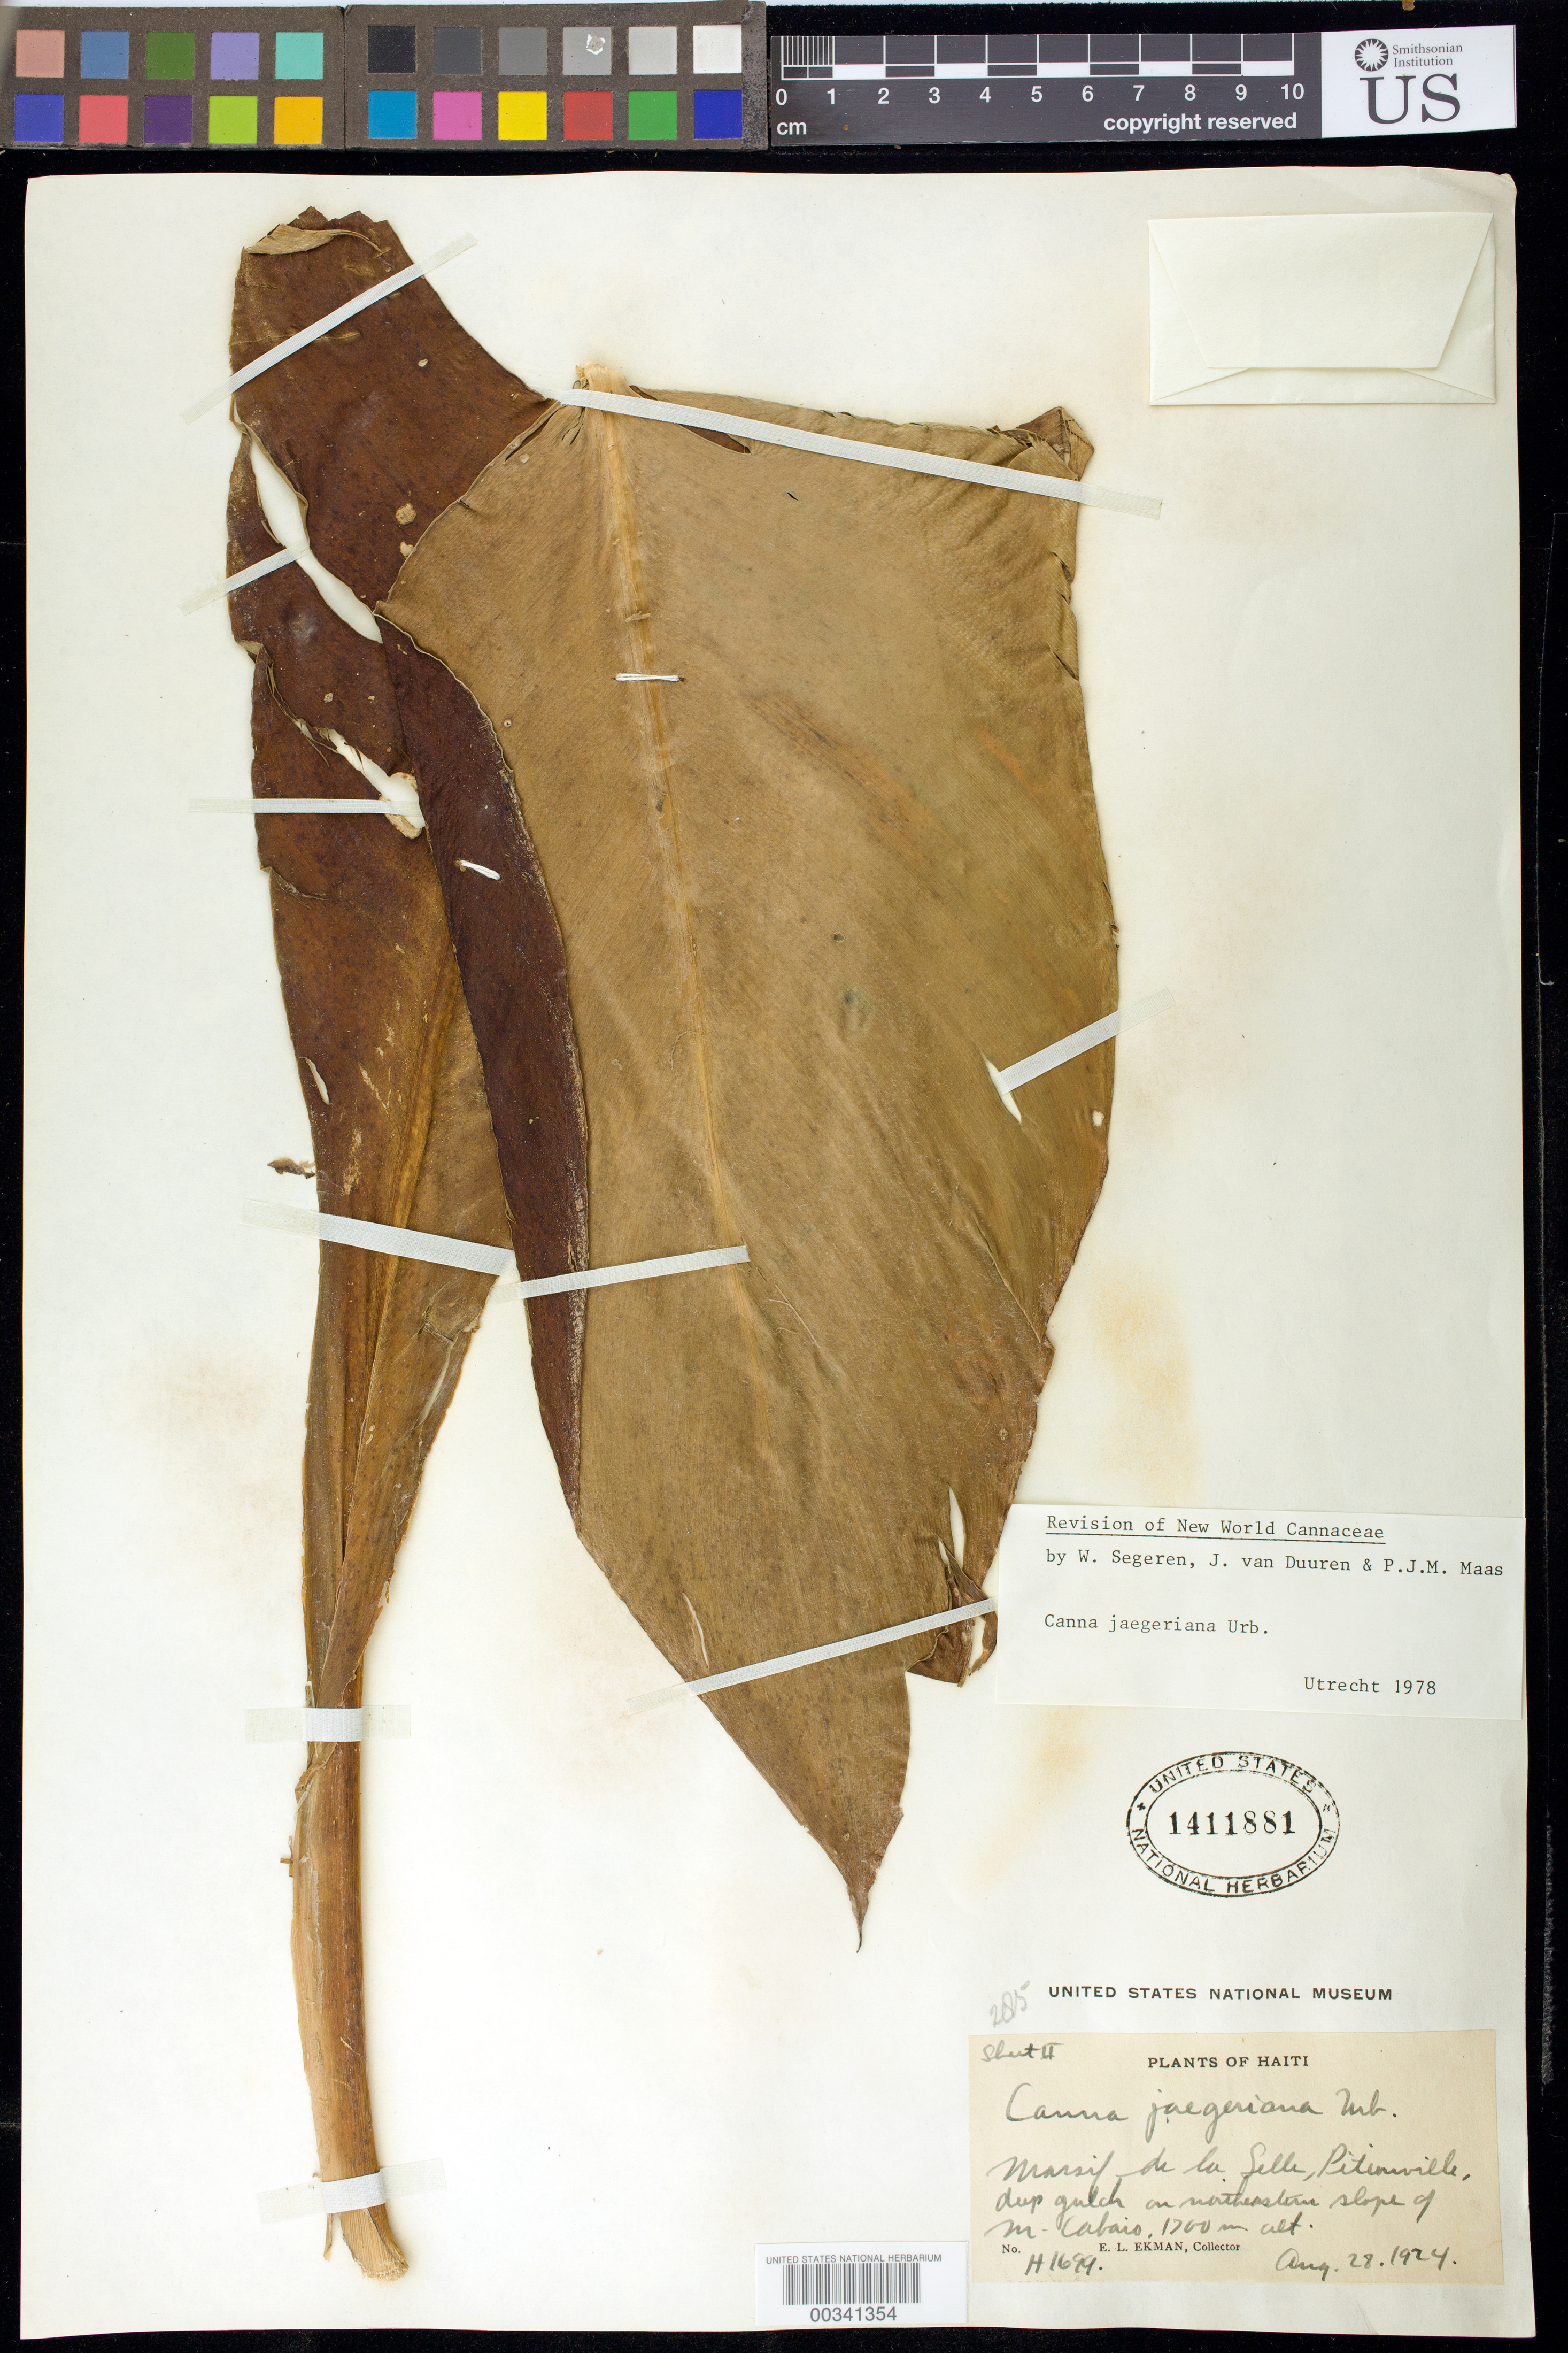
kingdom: Plantae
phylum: Tracheophyta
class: Liliopsida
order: Zingiberales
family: Cannaceae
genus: Canna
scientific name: Canna jaegeriana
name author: Urb.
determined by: Segeren, W.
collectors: E. L. Ekman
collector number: H.1699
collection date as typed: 28 Aug 1924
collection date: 1924-08-28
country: Haiti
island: Hispaniola Island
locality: Massif de la selle, petionville, deep gulch on northern slope of m. cabaio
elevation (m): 1700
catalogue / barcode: US 1411881